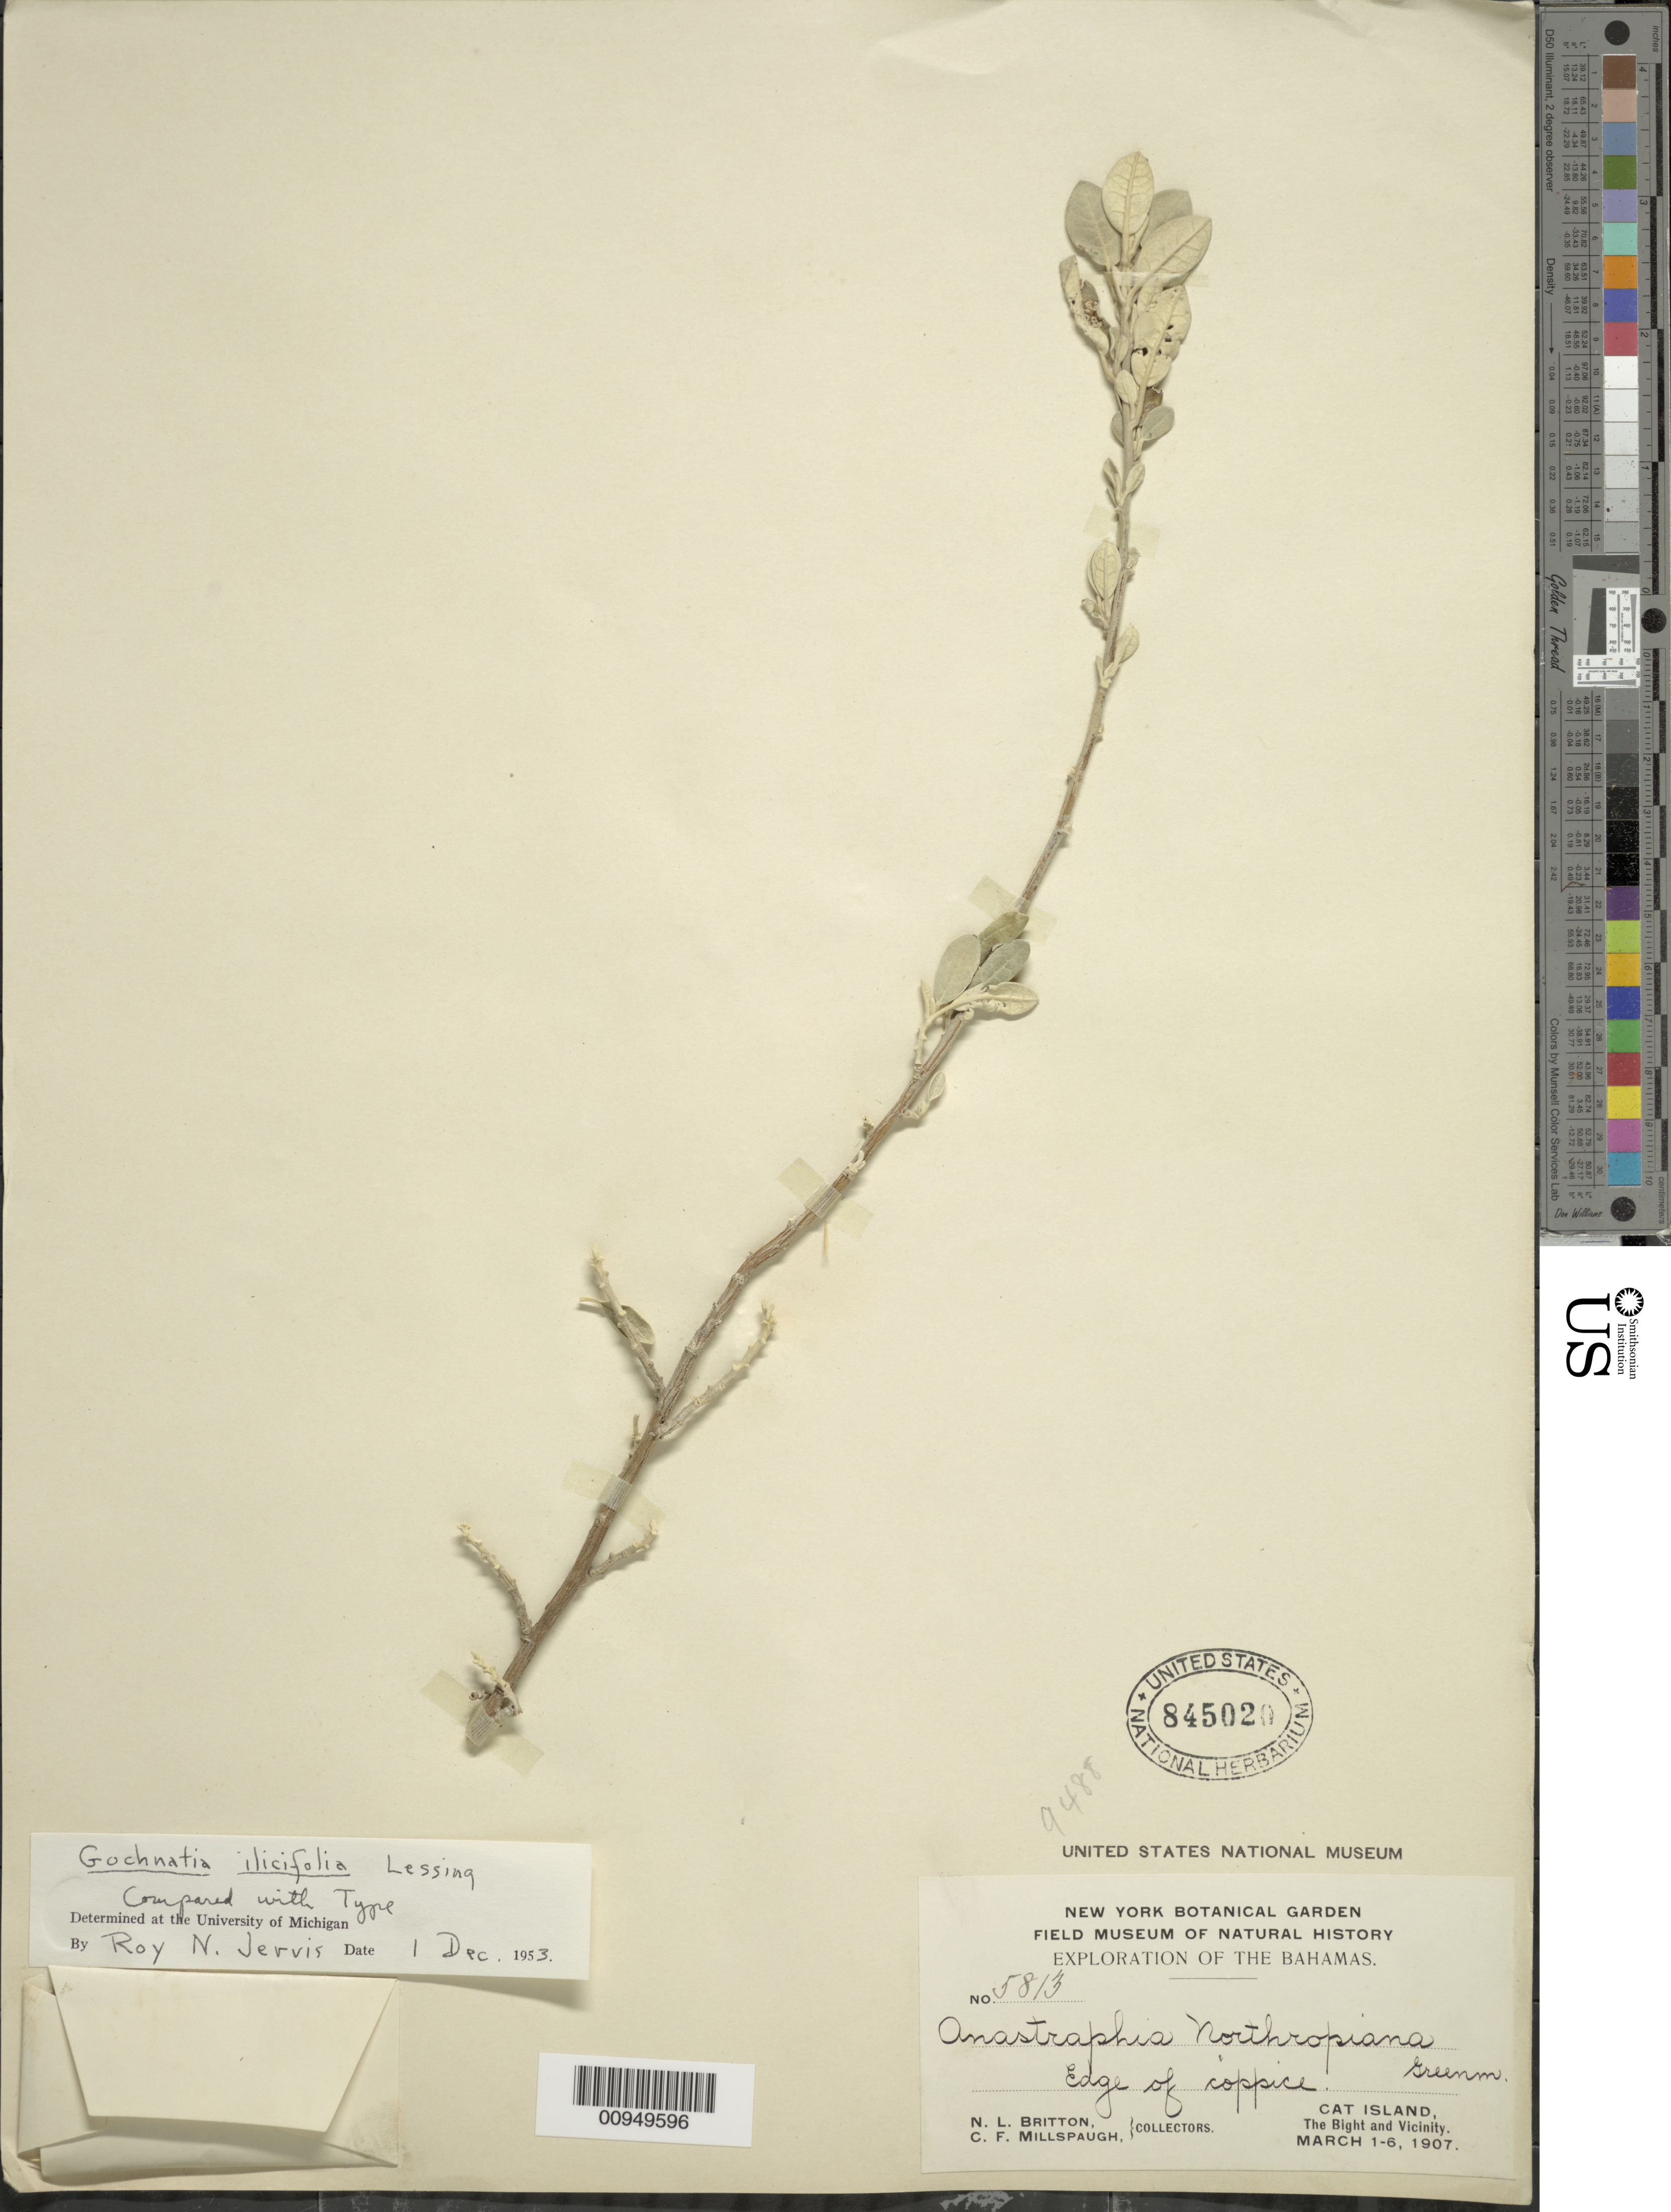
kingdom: Plantae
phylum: Tracheophyta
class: Magnoliopsida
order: Asterales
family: Asteraceae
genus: Anastraphia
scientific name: Anastraphia ilicifolia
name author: D. Don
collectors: N. Britton & C. F. Millspaugh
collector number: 5813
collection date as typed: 01 Mar 1907 to 06 Mar 1907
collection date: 1907-03-01/1907-03-06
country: Bahamas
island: Cat Island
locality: The Bight and vicinity, edge of coppice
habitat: Edge of coppice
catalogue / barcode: US 845020